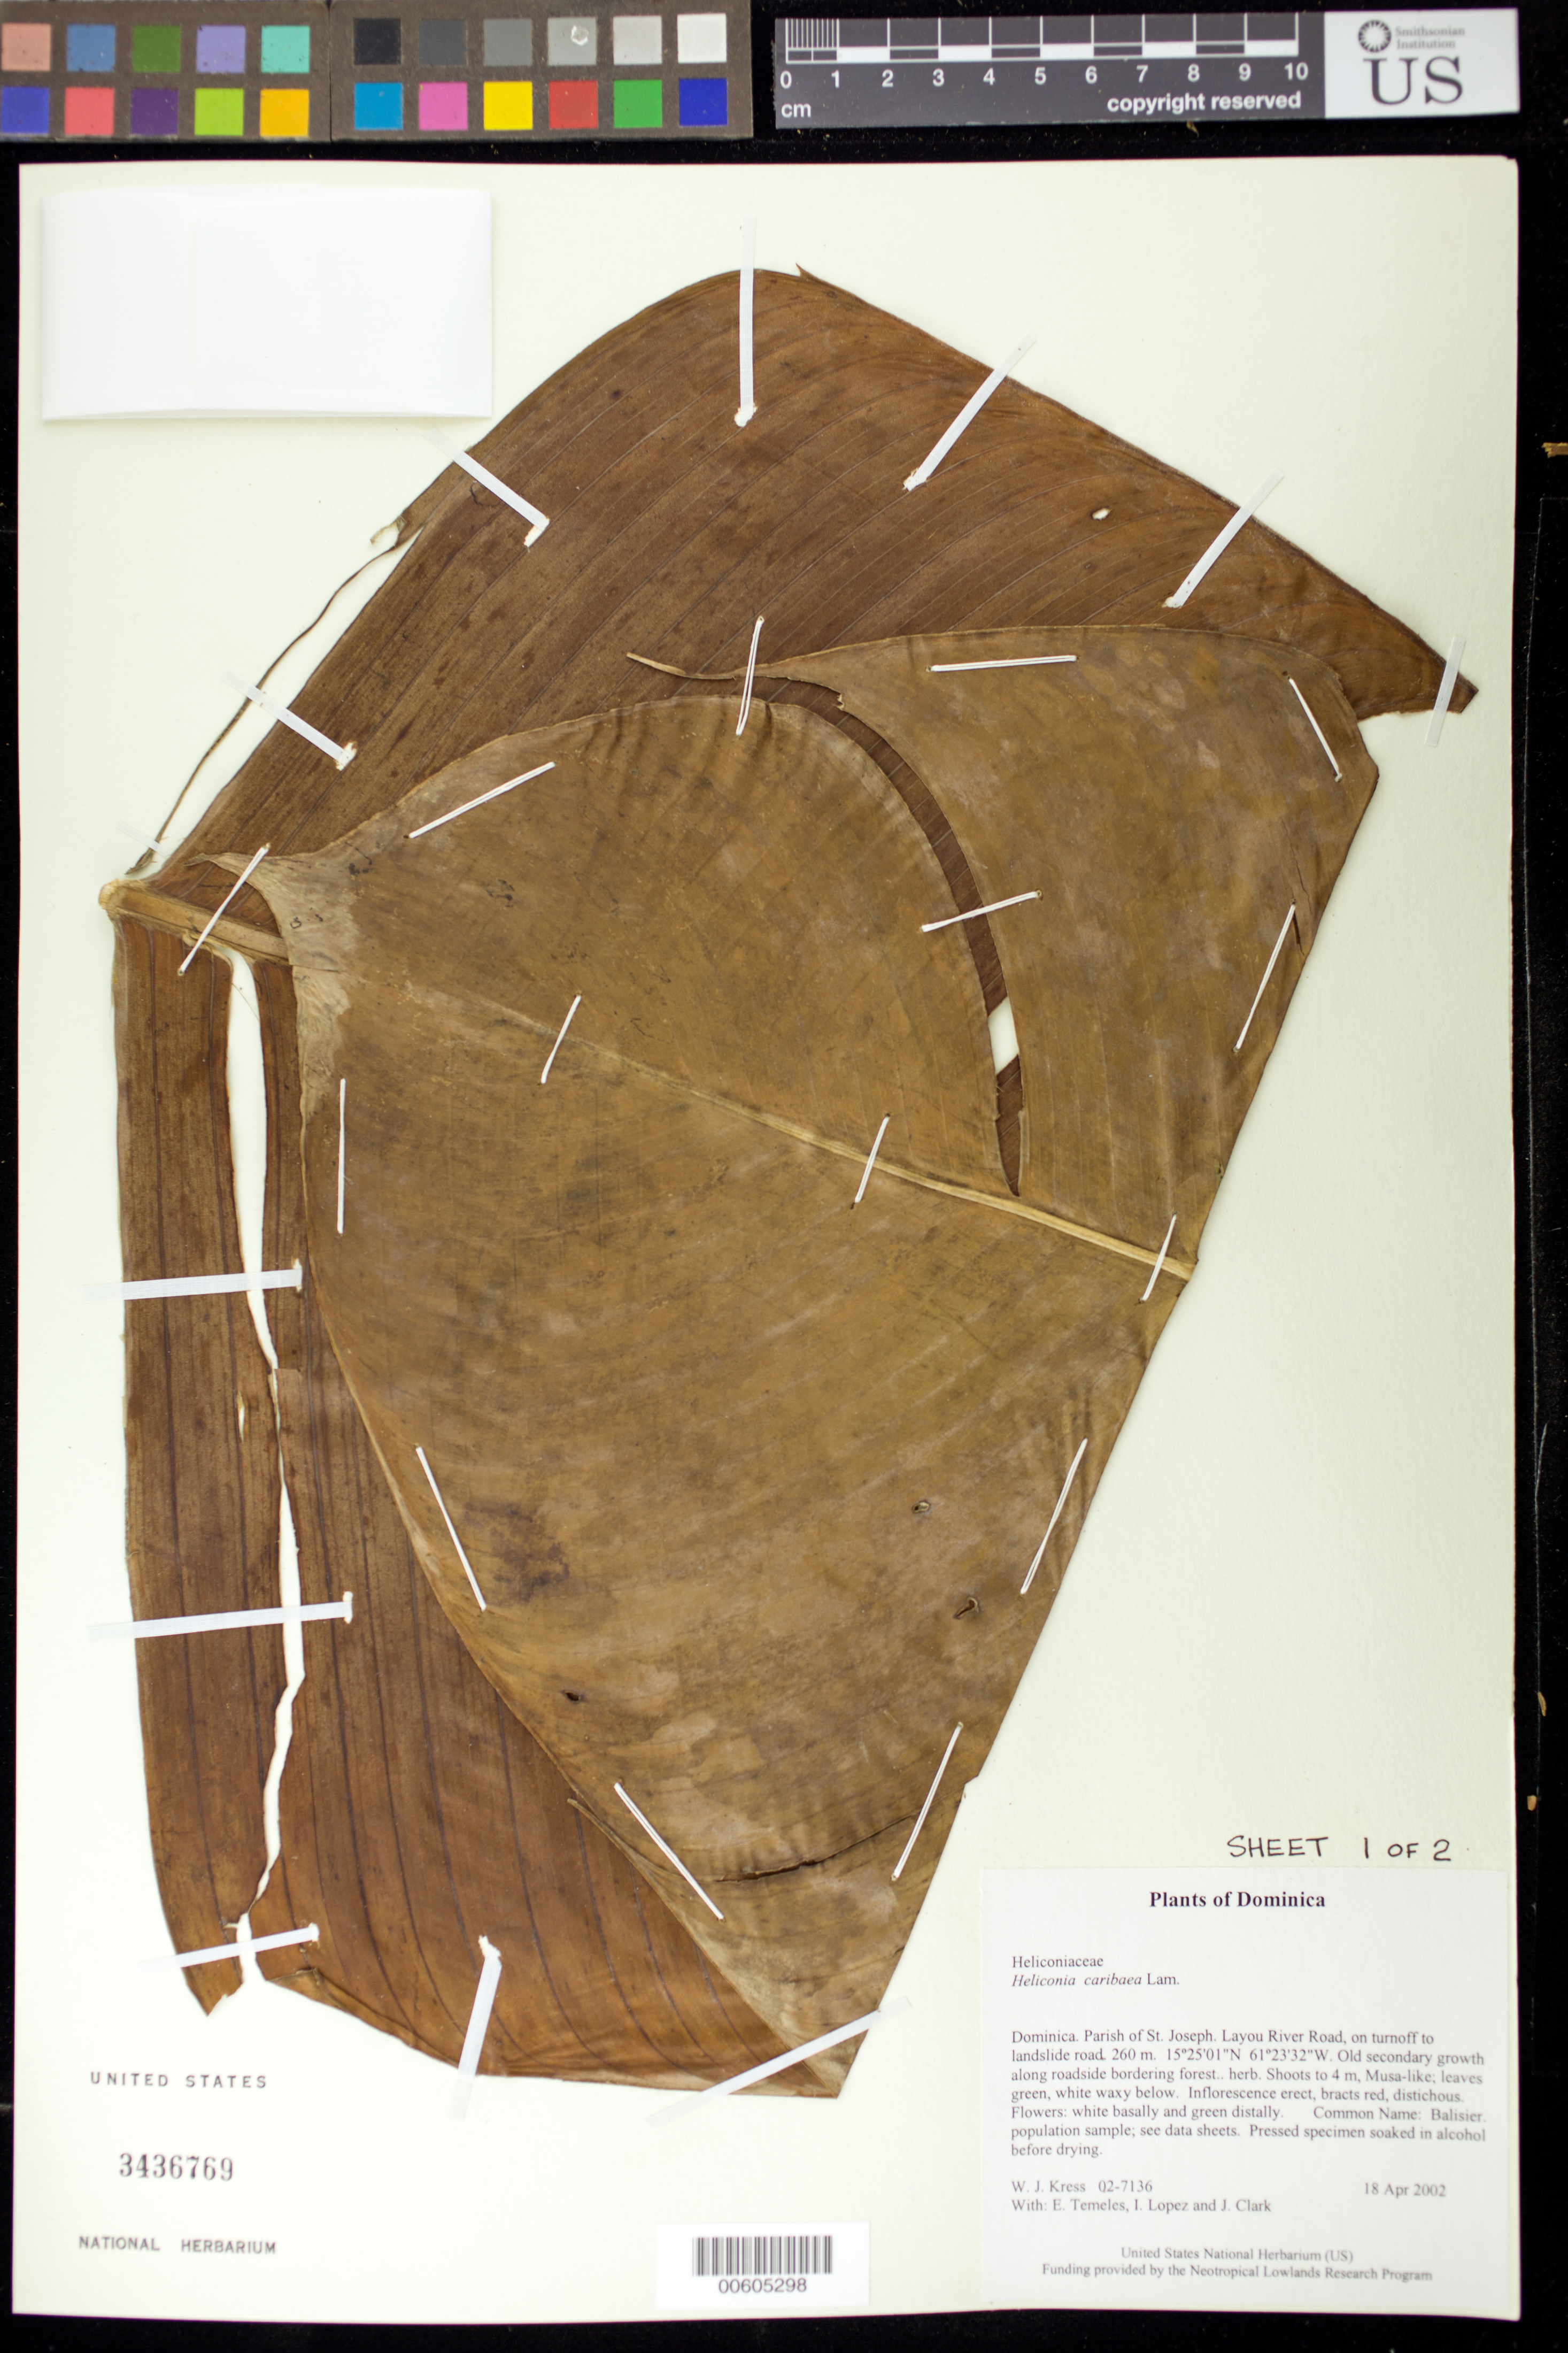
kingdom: Plantae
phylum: Tracheophyta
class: Liliopsida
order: Zingiberales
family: Heliconiaceae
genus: Heliconia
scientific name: Heliconia caribaea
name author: Lam.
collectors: W. J. Kress, E. Temeles, J. L. Clark & I. C. Lopez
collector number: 02-7136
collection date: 2002-04-18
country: Dominica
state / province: St. Joseph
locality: Layou River Road, on turnoff to landslide road.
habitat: Old secondary growth along roadside bordering forest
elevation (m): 260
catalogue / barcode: US 3436769